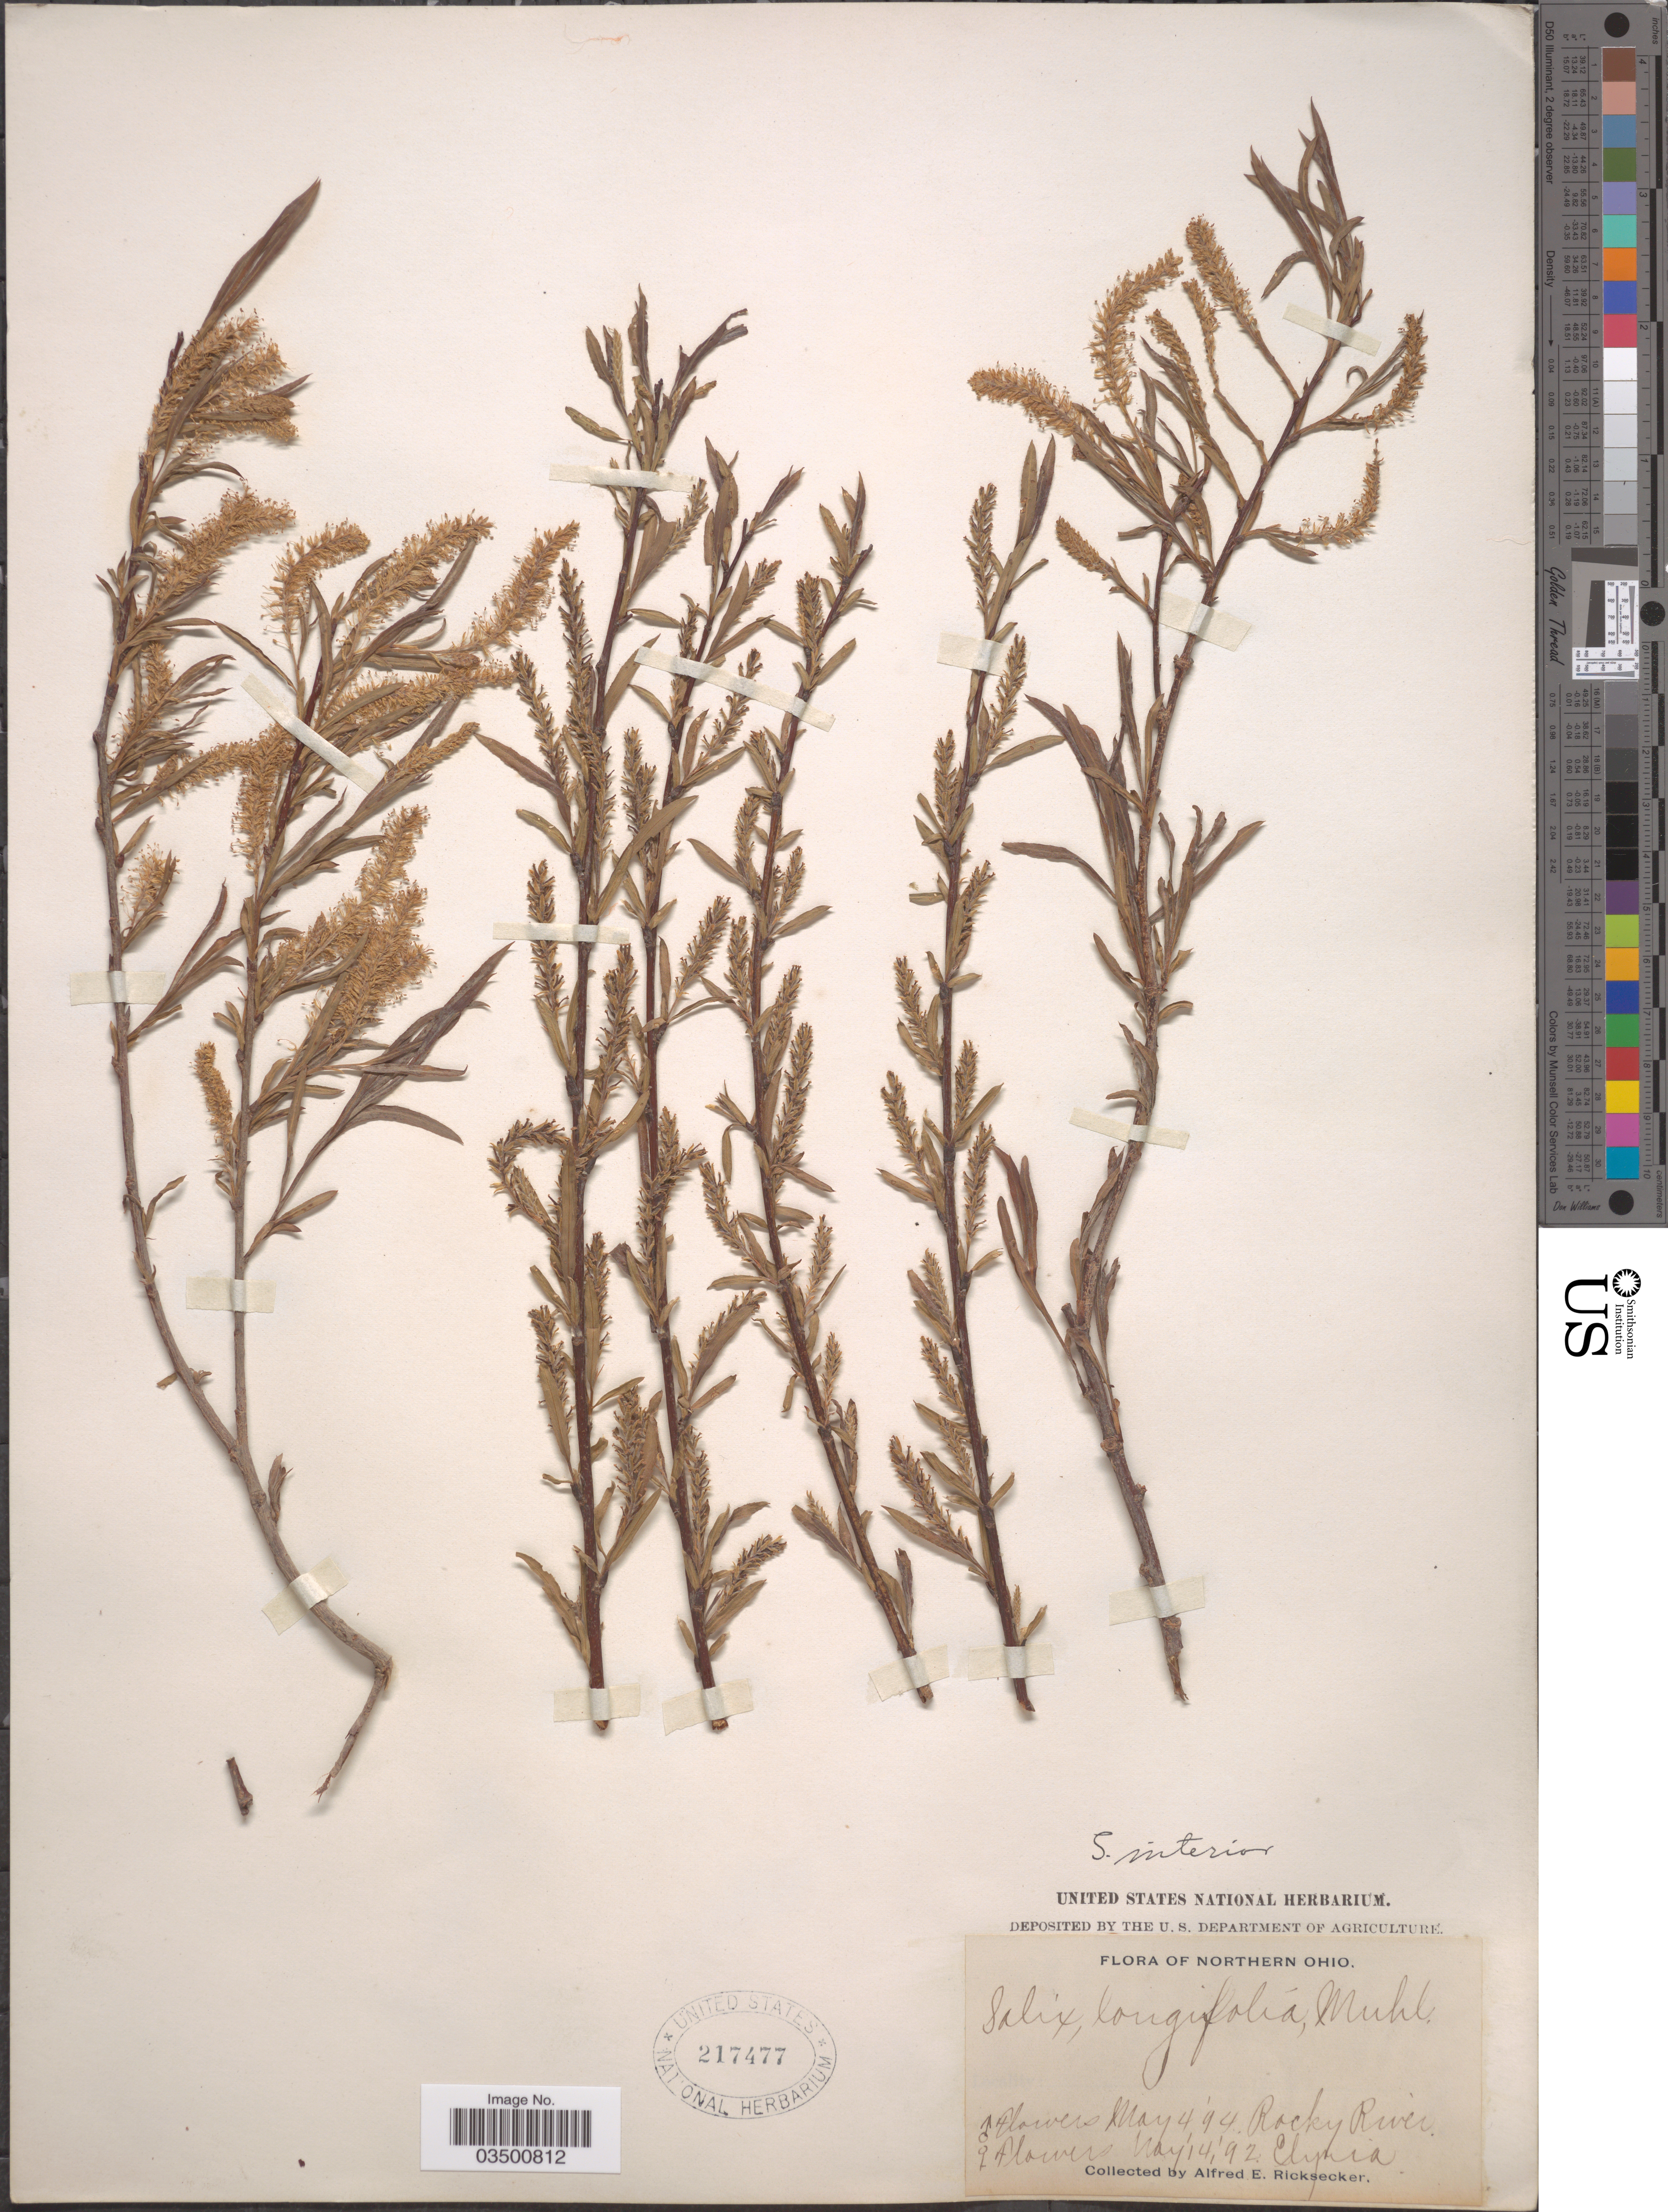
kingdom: Plantae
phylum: Tracheophyta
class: Magnoliopsida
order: Malpighiales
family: Salicaceae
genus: Salix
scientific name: Salix interior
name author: Rowlee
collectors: A. E. Ricksecker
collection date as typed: Transcribed d/m/y: 14/5/92 to 4/5/94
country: United States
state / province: Ohio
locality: Northern Ohio. Rocky River. Elyria.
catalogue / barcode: US 217477